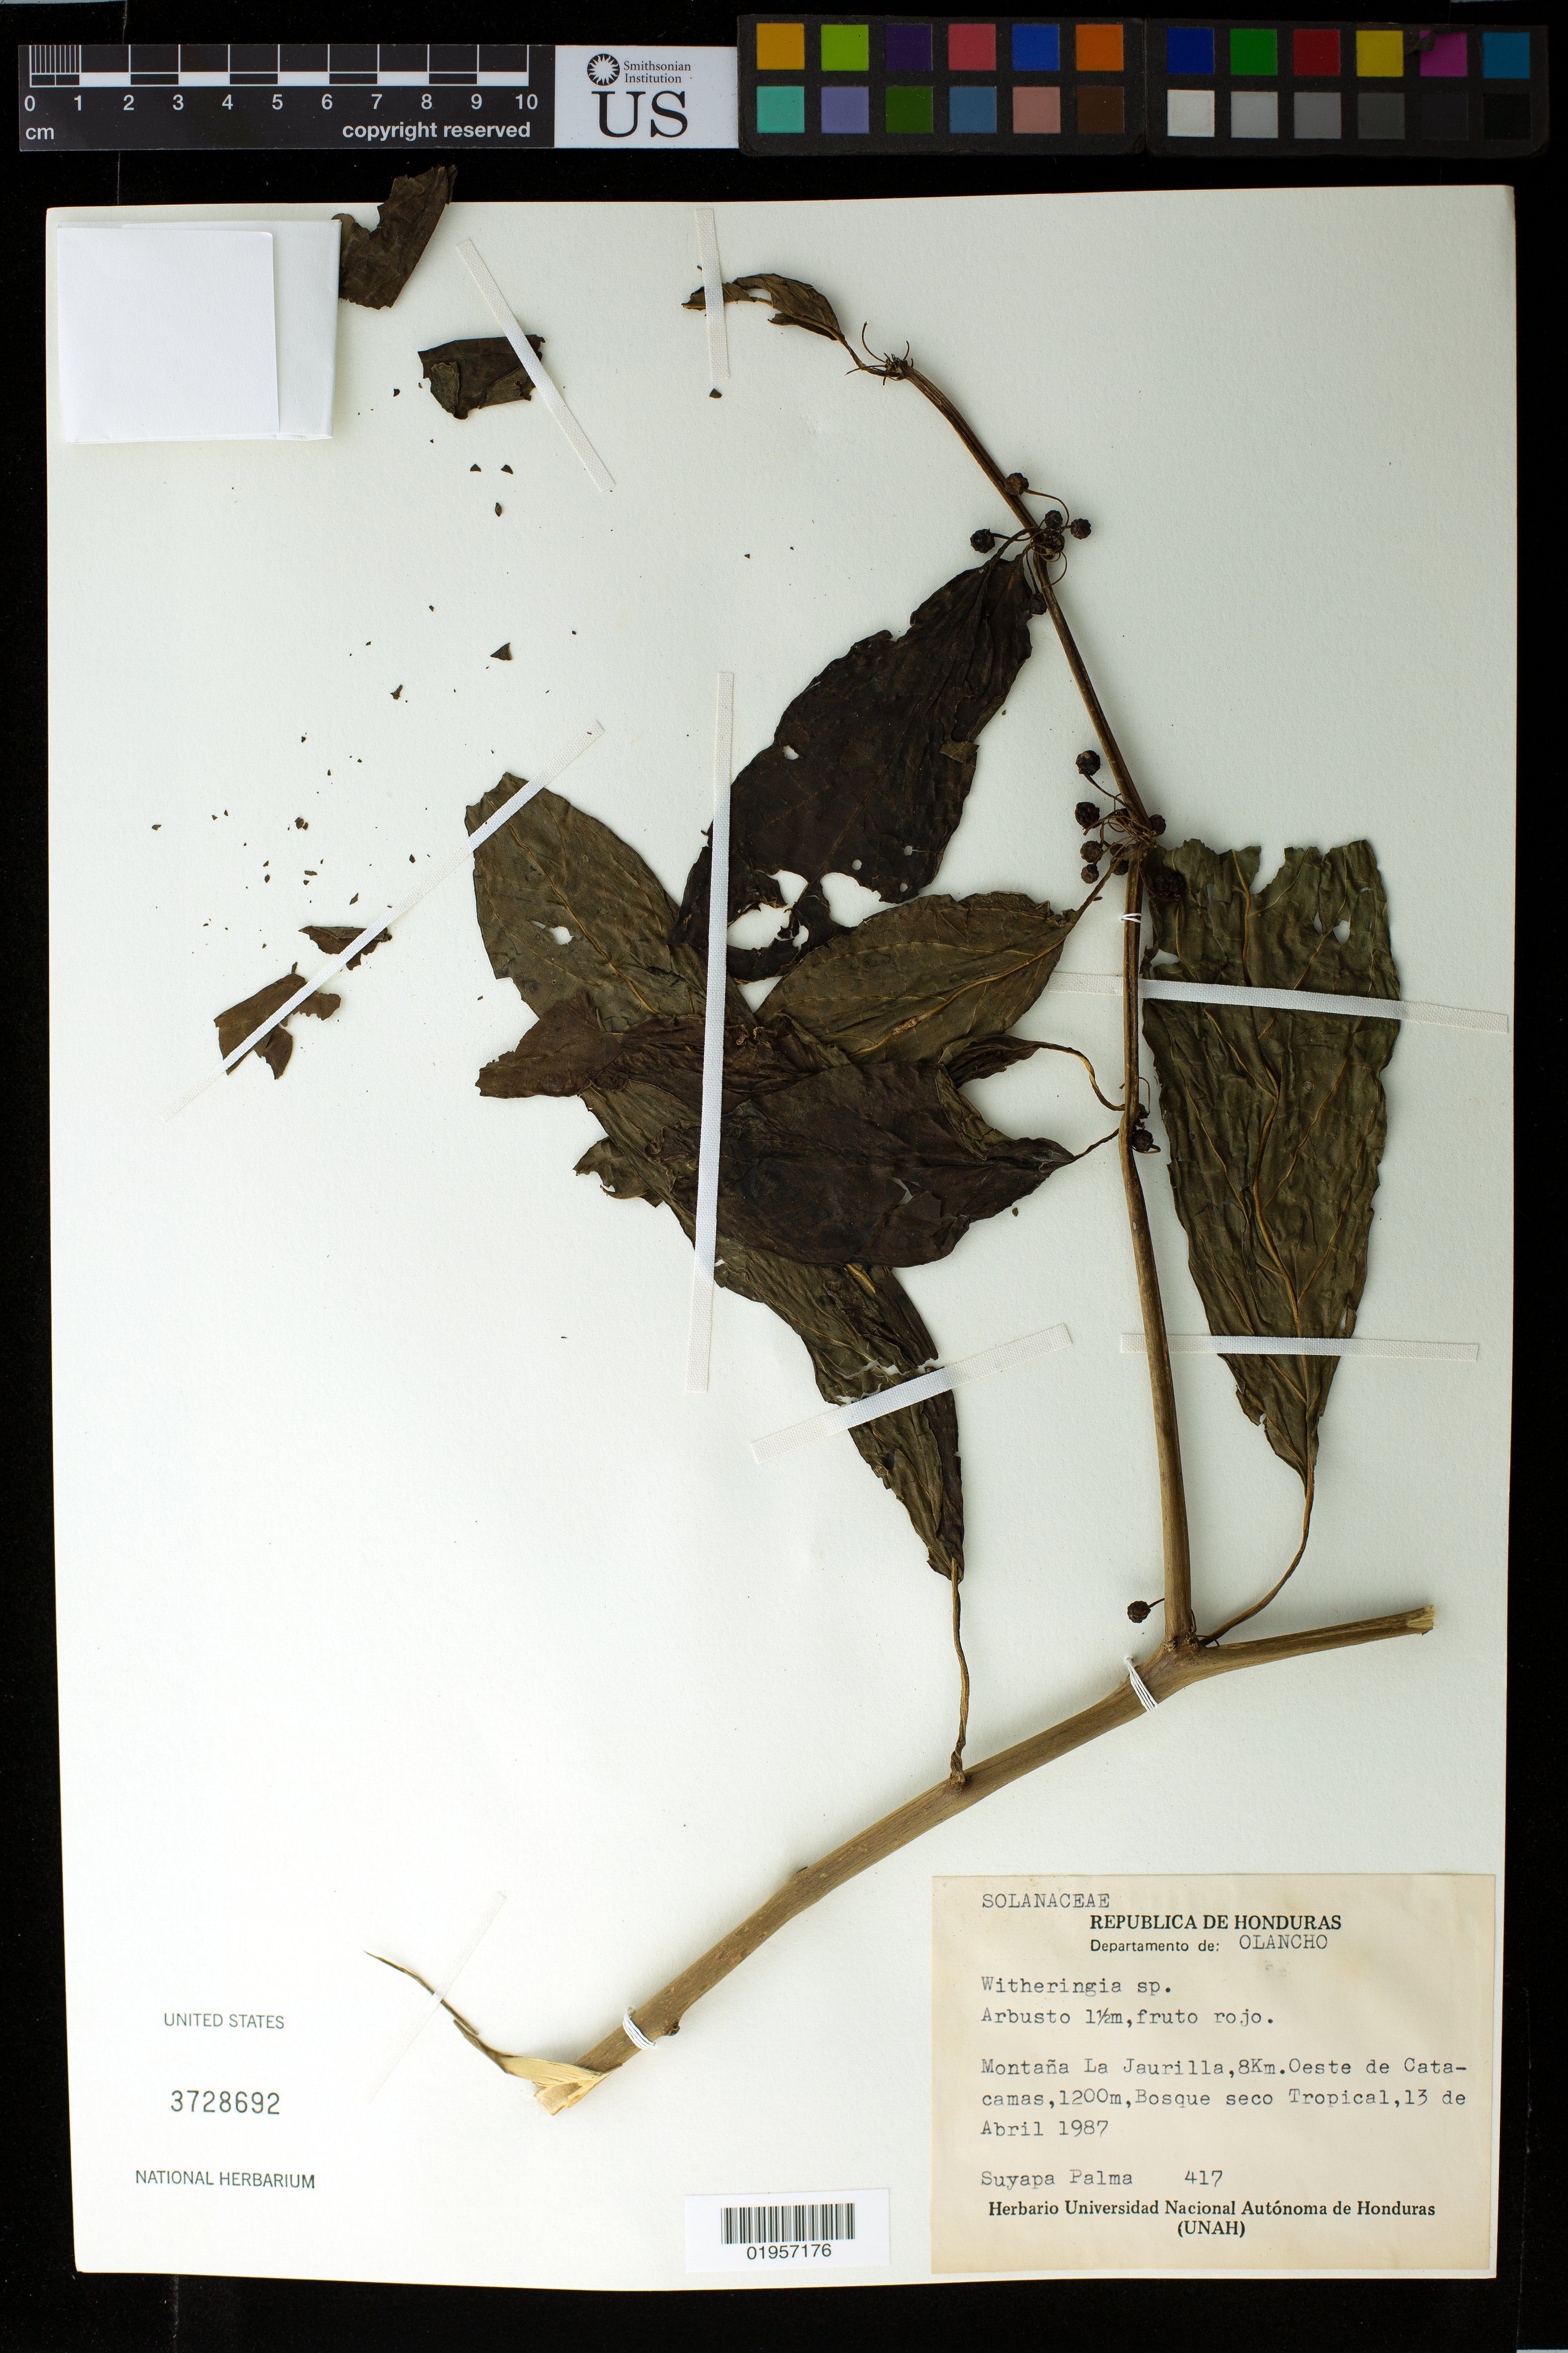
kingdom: Plantae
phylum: Tracheophyta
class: Magnoliopsida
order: Solanales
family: Solanaceae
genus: Witheringia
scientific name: Witheringia meiantha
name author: (Donn. Sm.) Hunz.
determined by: Strong, Mark T., (BOT), Smithsonian Institution - National Museum of Natural History (UNITED STATES)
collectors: S. Palma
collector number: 417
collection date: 1987-04-13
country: Honduras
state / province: Olancho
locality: Montama La Jaurilla, 8km. Oeste de Catacamas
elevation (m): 1200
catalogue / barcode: US 3728692